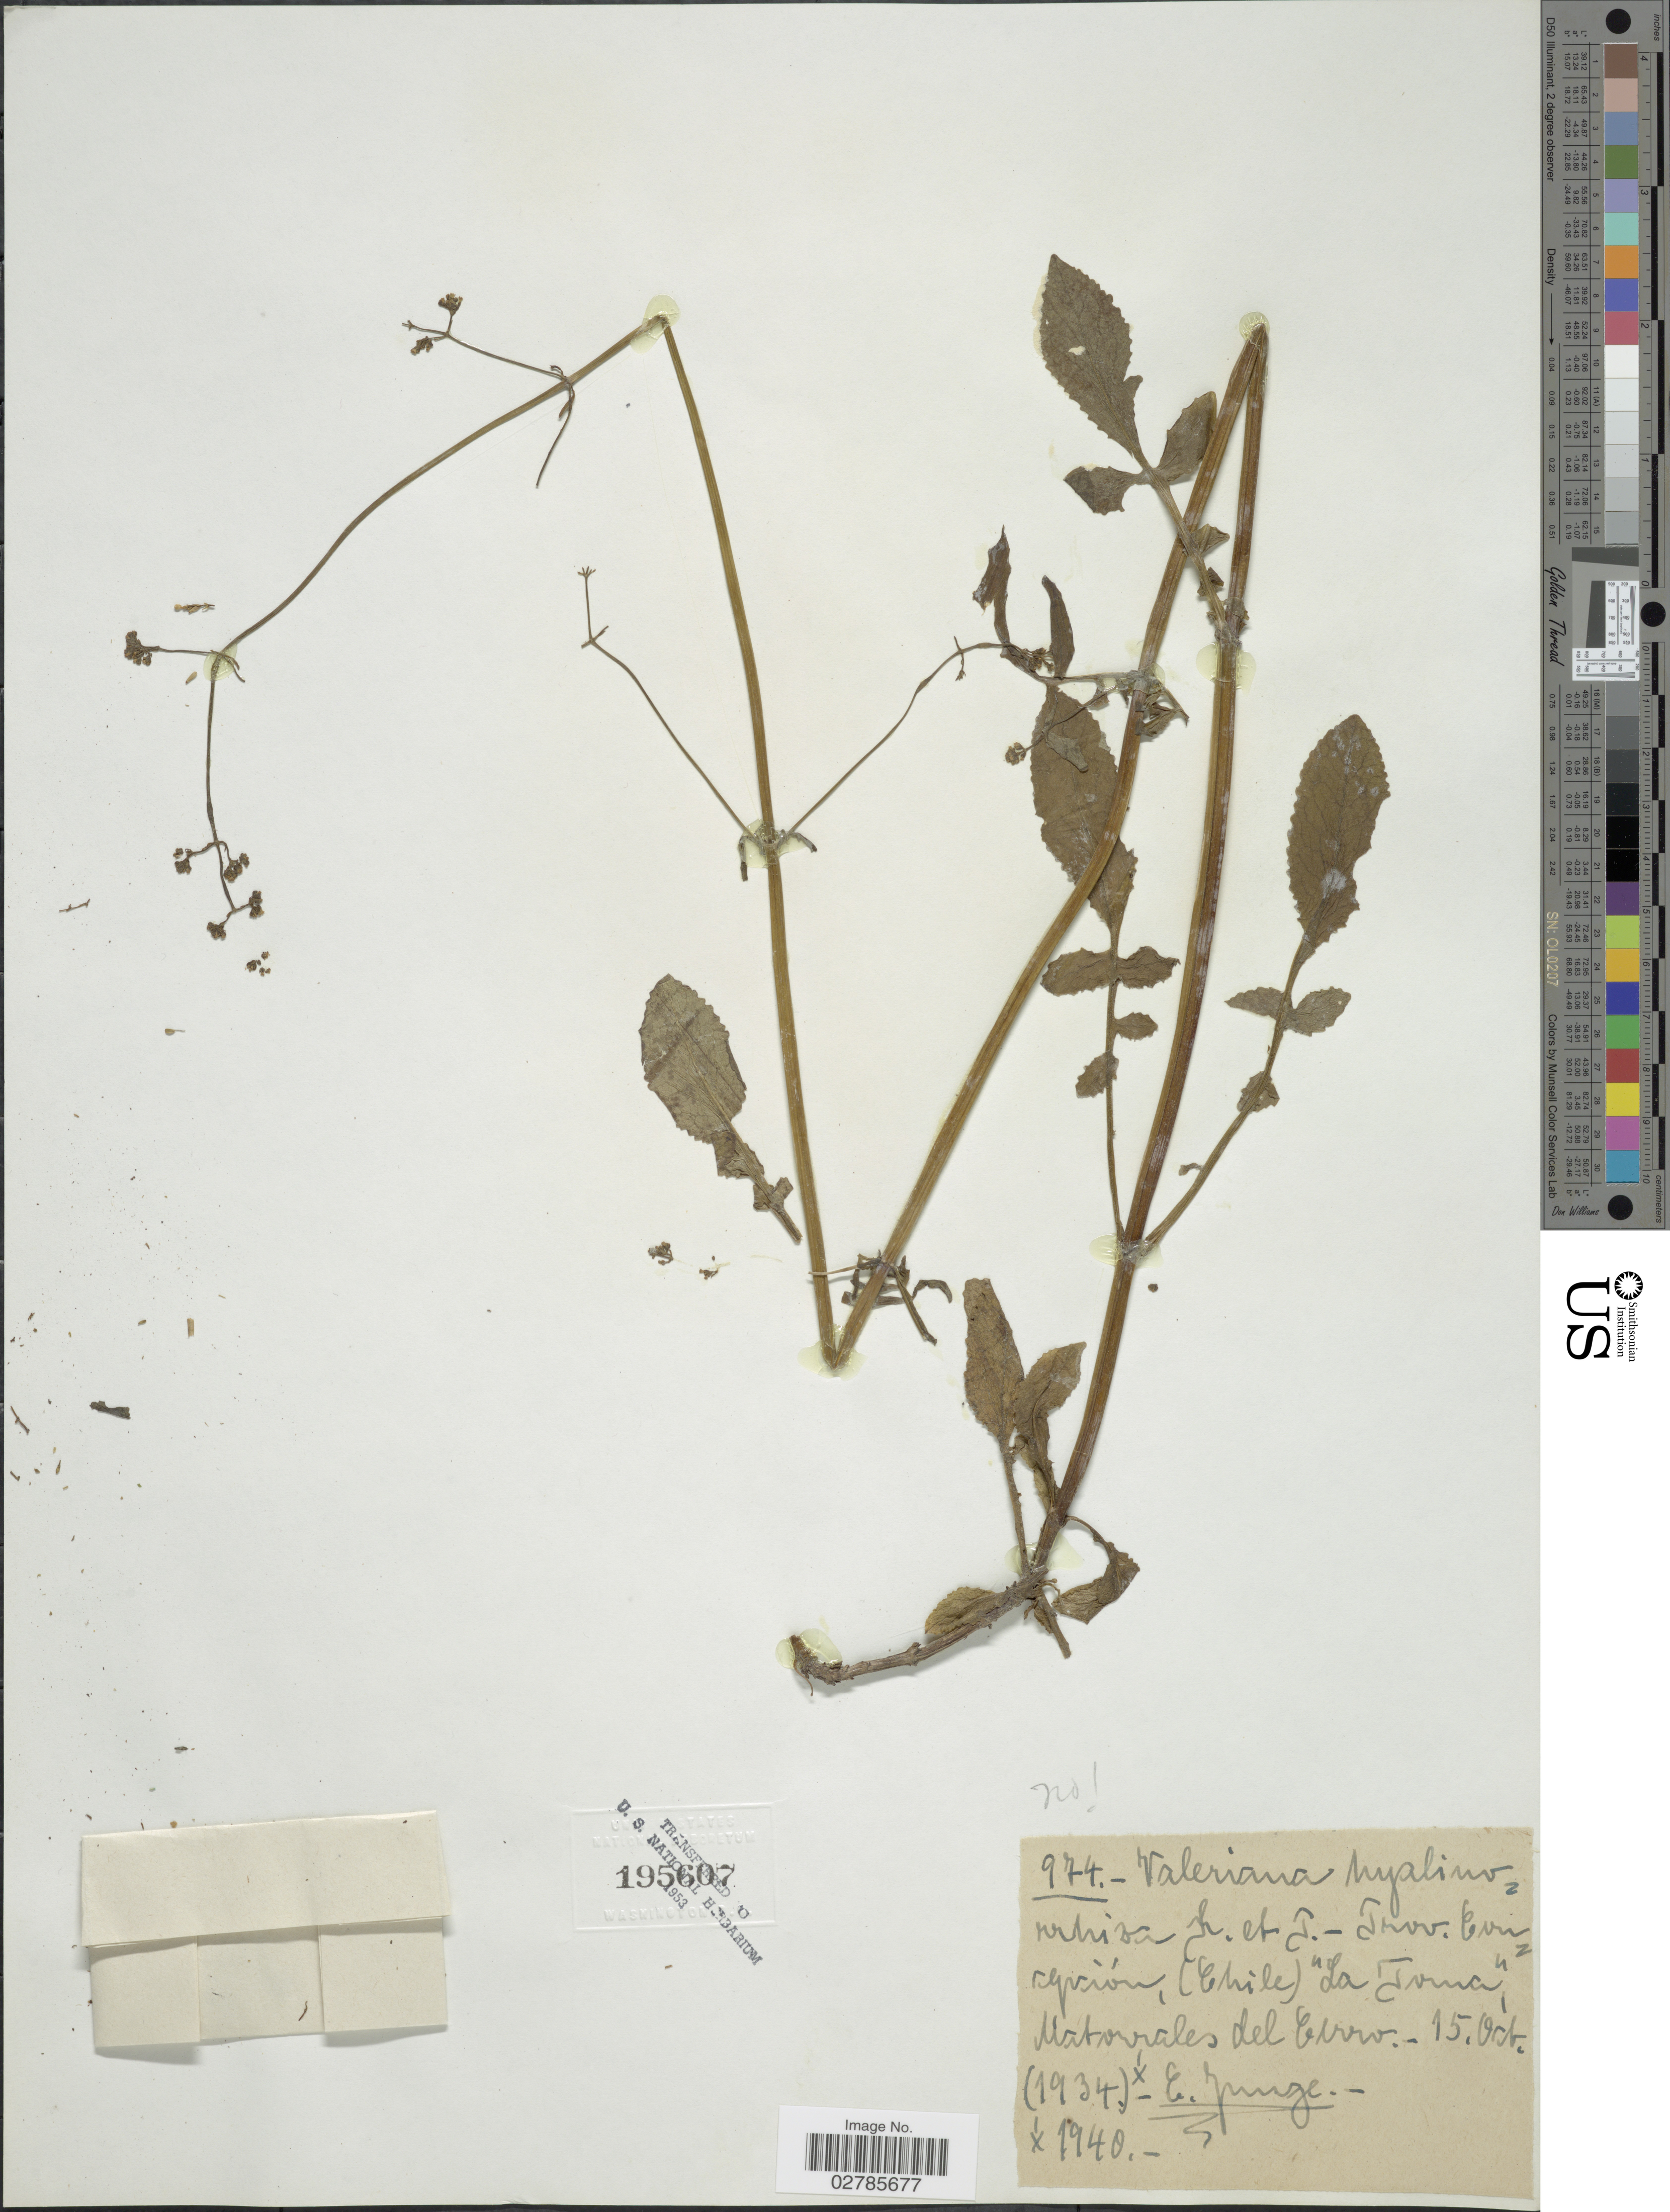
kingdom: Plantae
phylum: Tracheophyta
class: Magnoliopsida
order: Dipsacales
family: Caprifoliaceae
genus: Valeriana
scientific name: Valeriana sp.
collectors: E. Junge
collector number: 974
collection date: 1934-10-15/1940-10-15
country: Chile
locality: Prov. Evu región, "La Toma", Matorrales del Cerro.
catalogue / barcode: US 195607